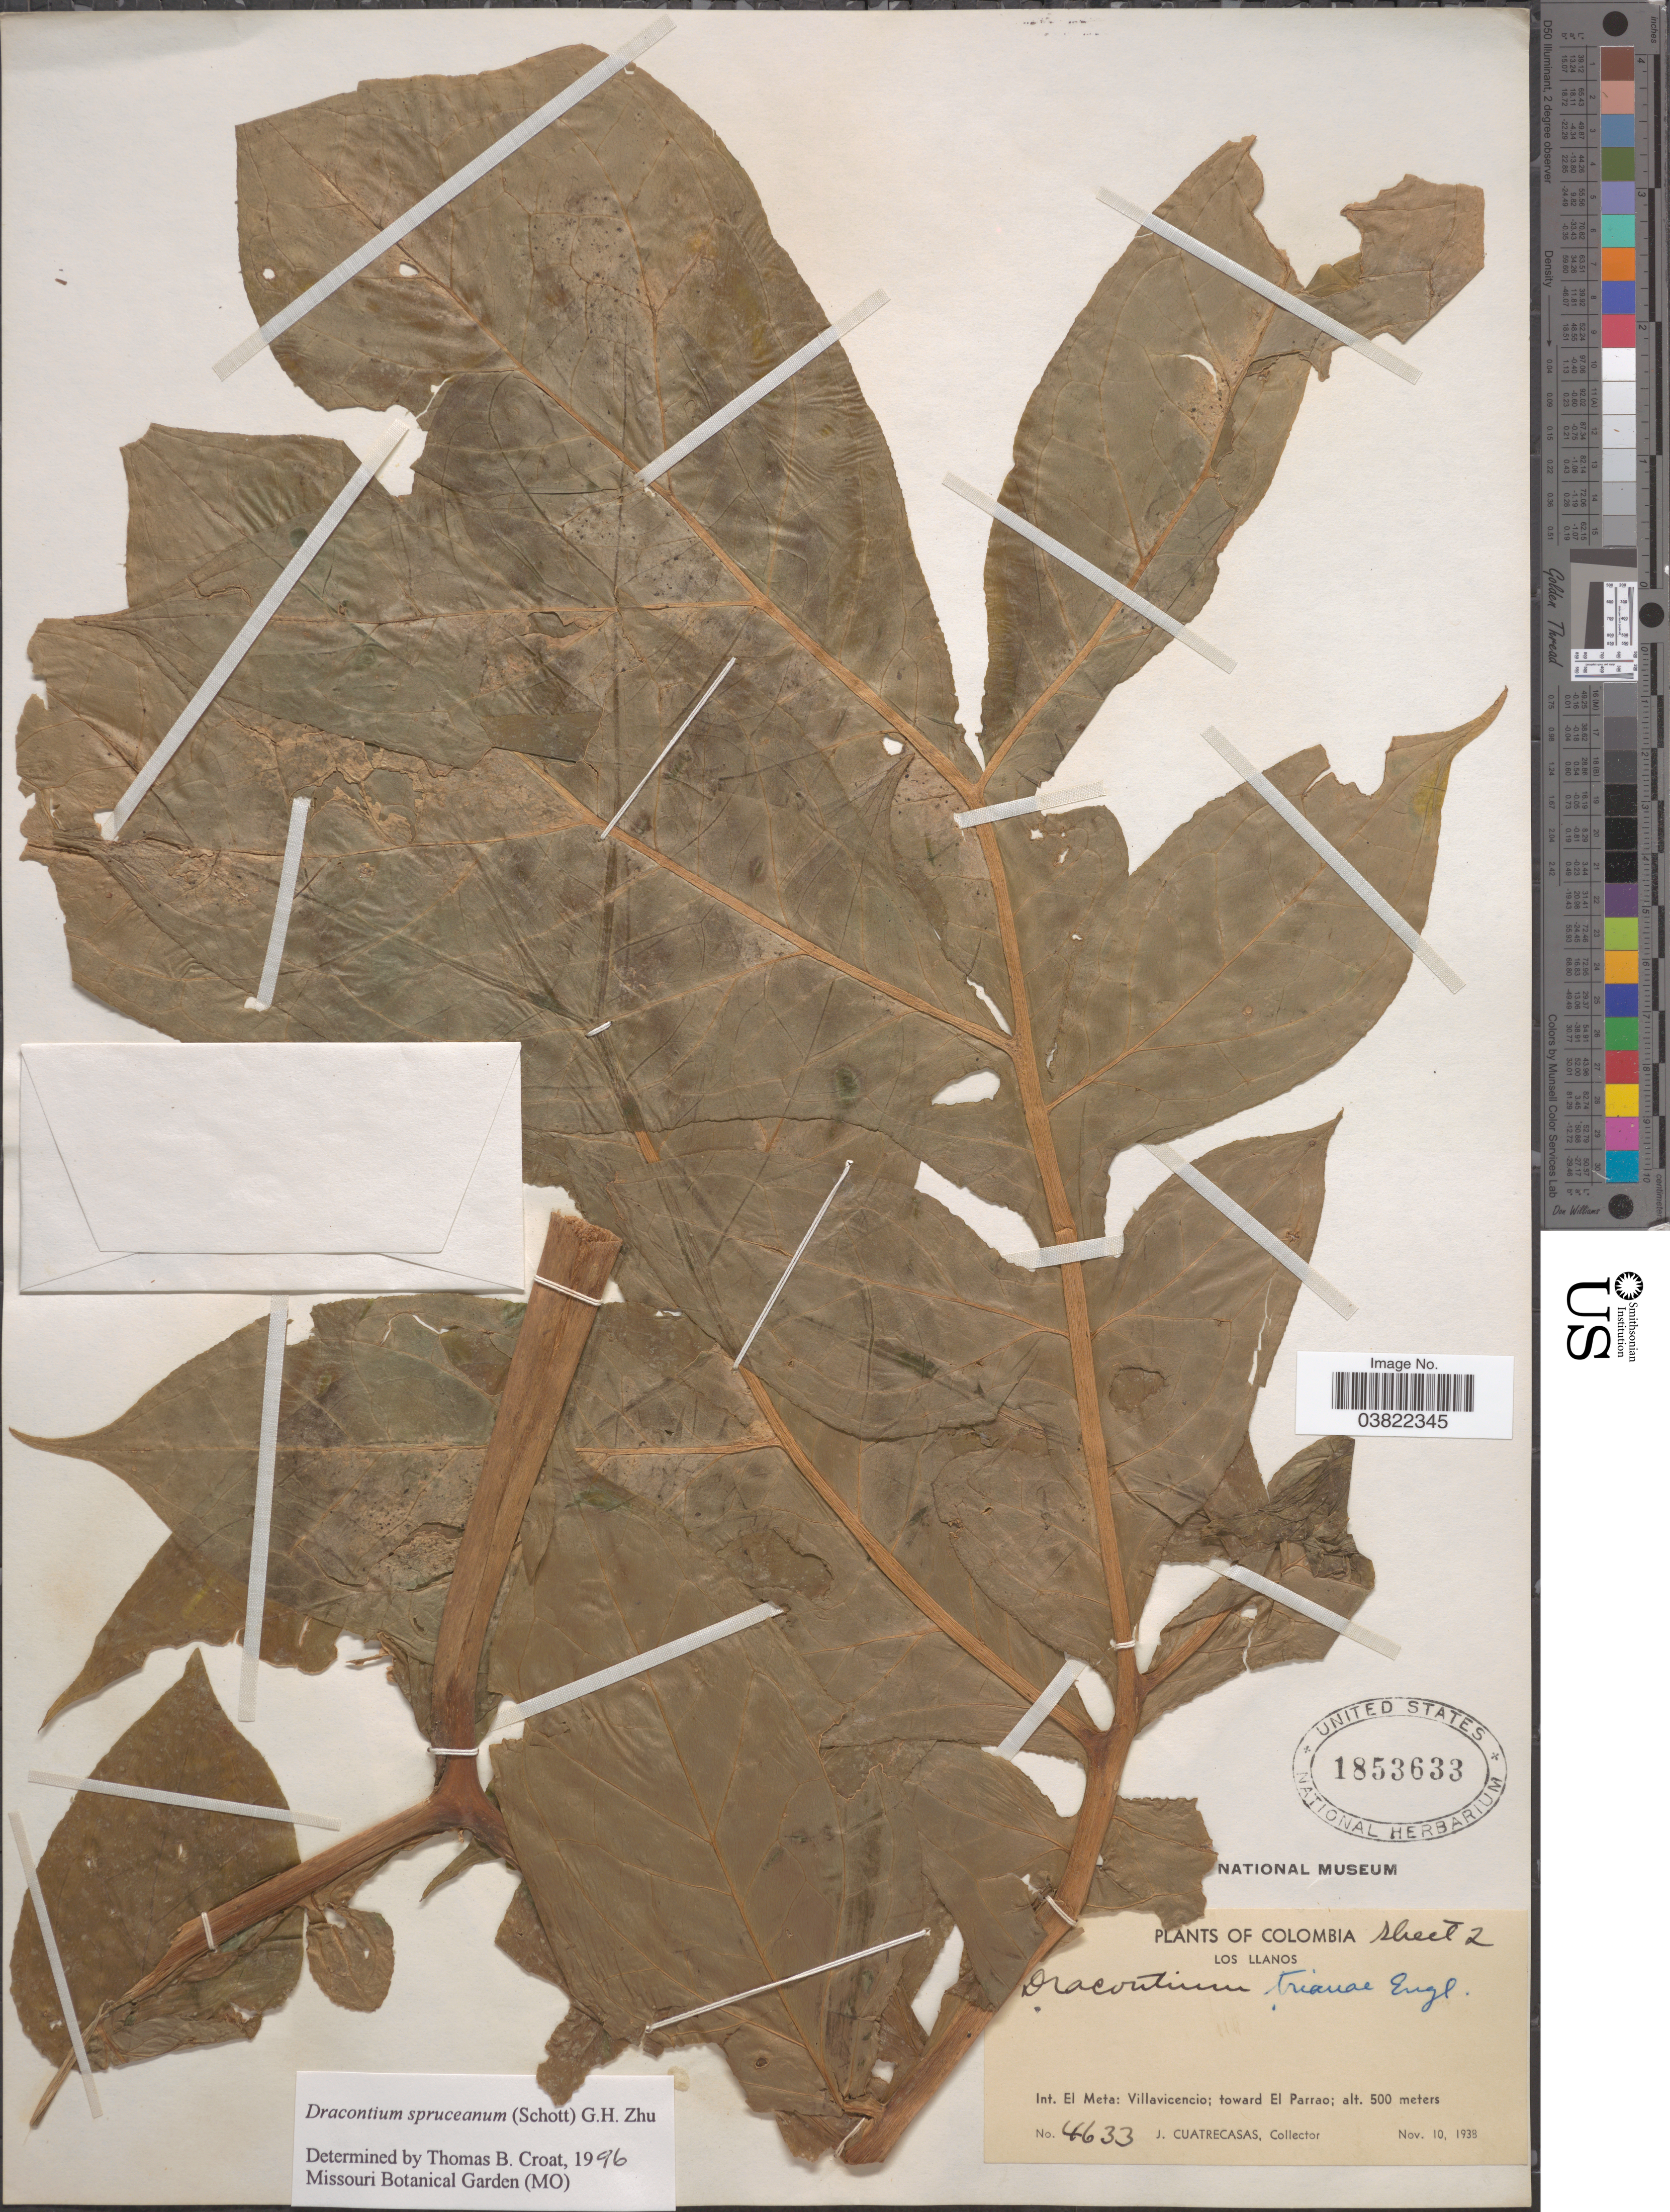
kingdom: Plantae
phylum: Tracheophyta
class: Liliopsida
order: Alismatales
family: Araceae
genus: Dracontium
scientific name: Dracontium spruceanum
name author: (Schott) G.H. Zhu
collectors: J. Cuatrecasas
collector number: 4633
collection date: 1938-11-10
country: Colombia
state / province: Meta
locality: Los Llanos. Int. El Meta: Villavicencio; toward El Parrao.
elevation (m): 500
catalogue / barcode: US 1853633